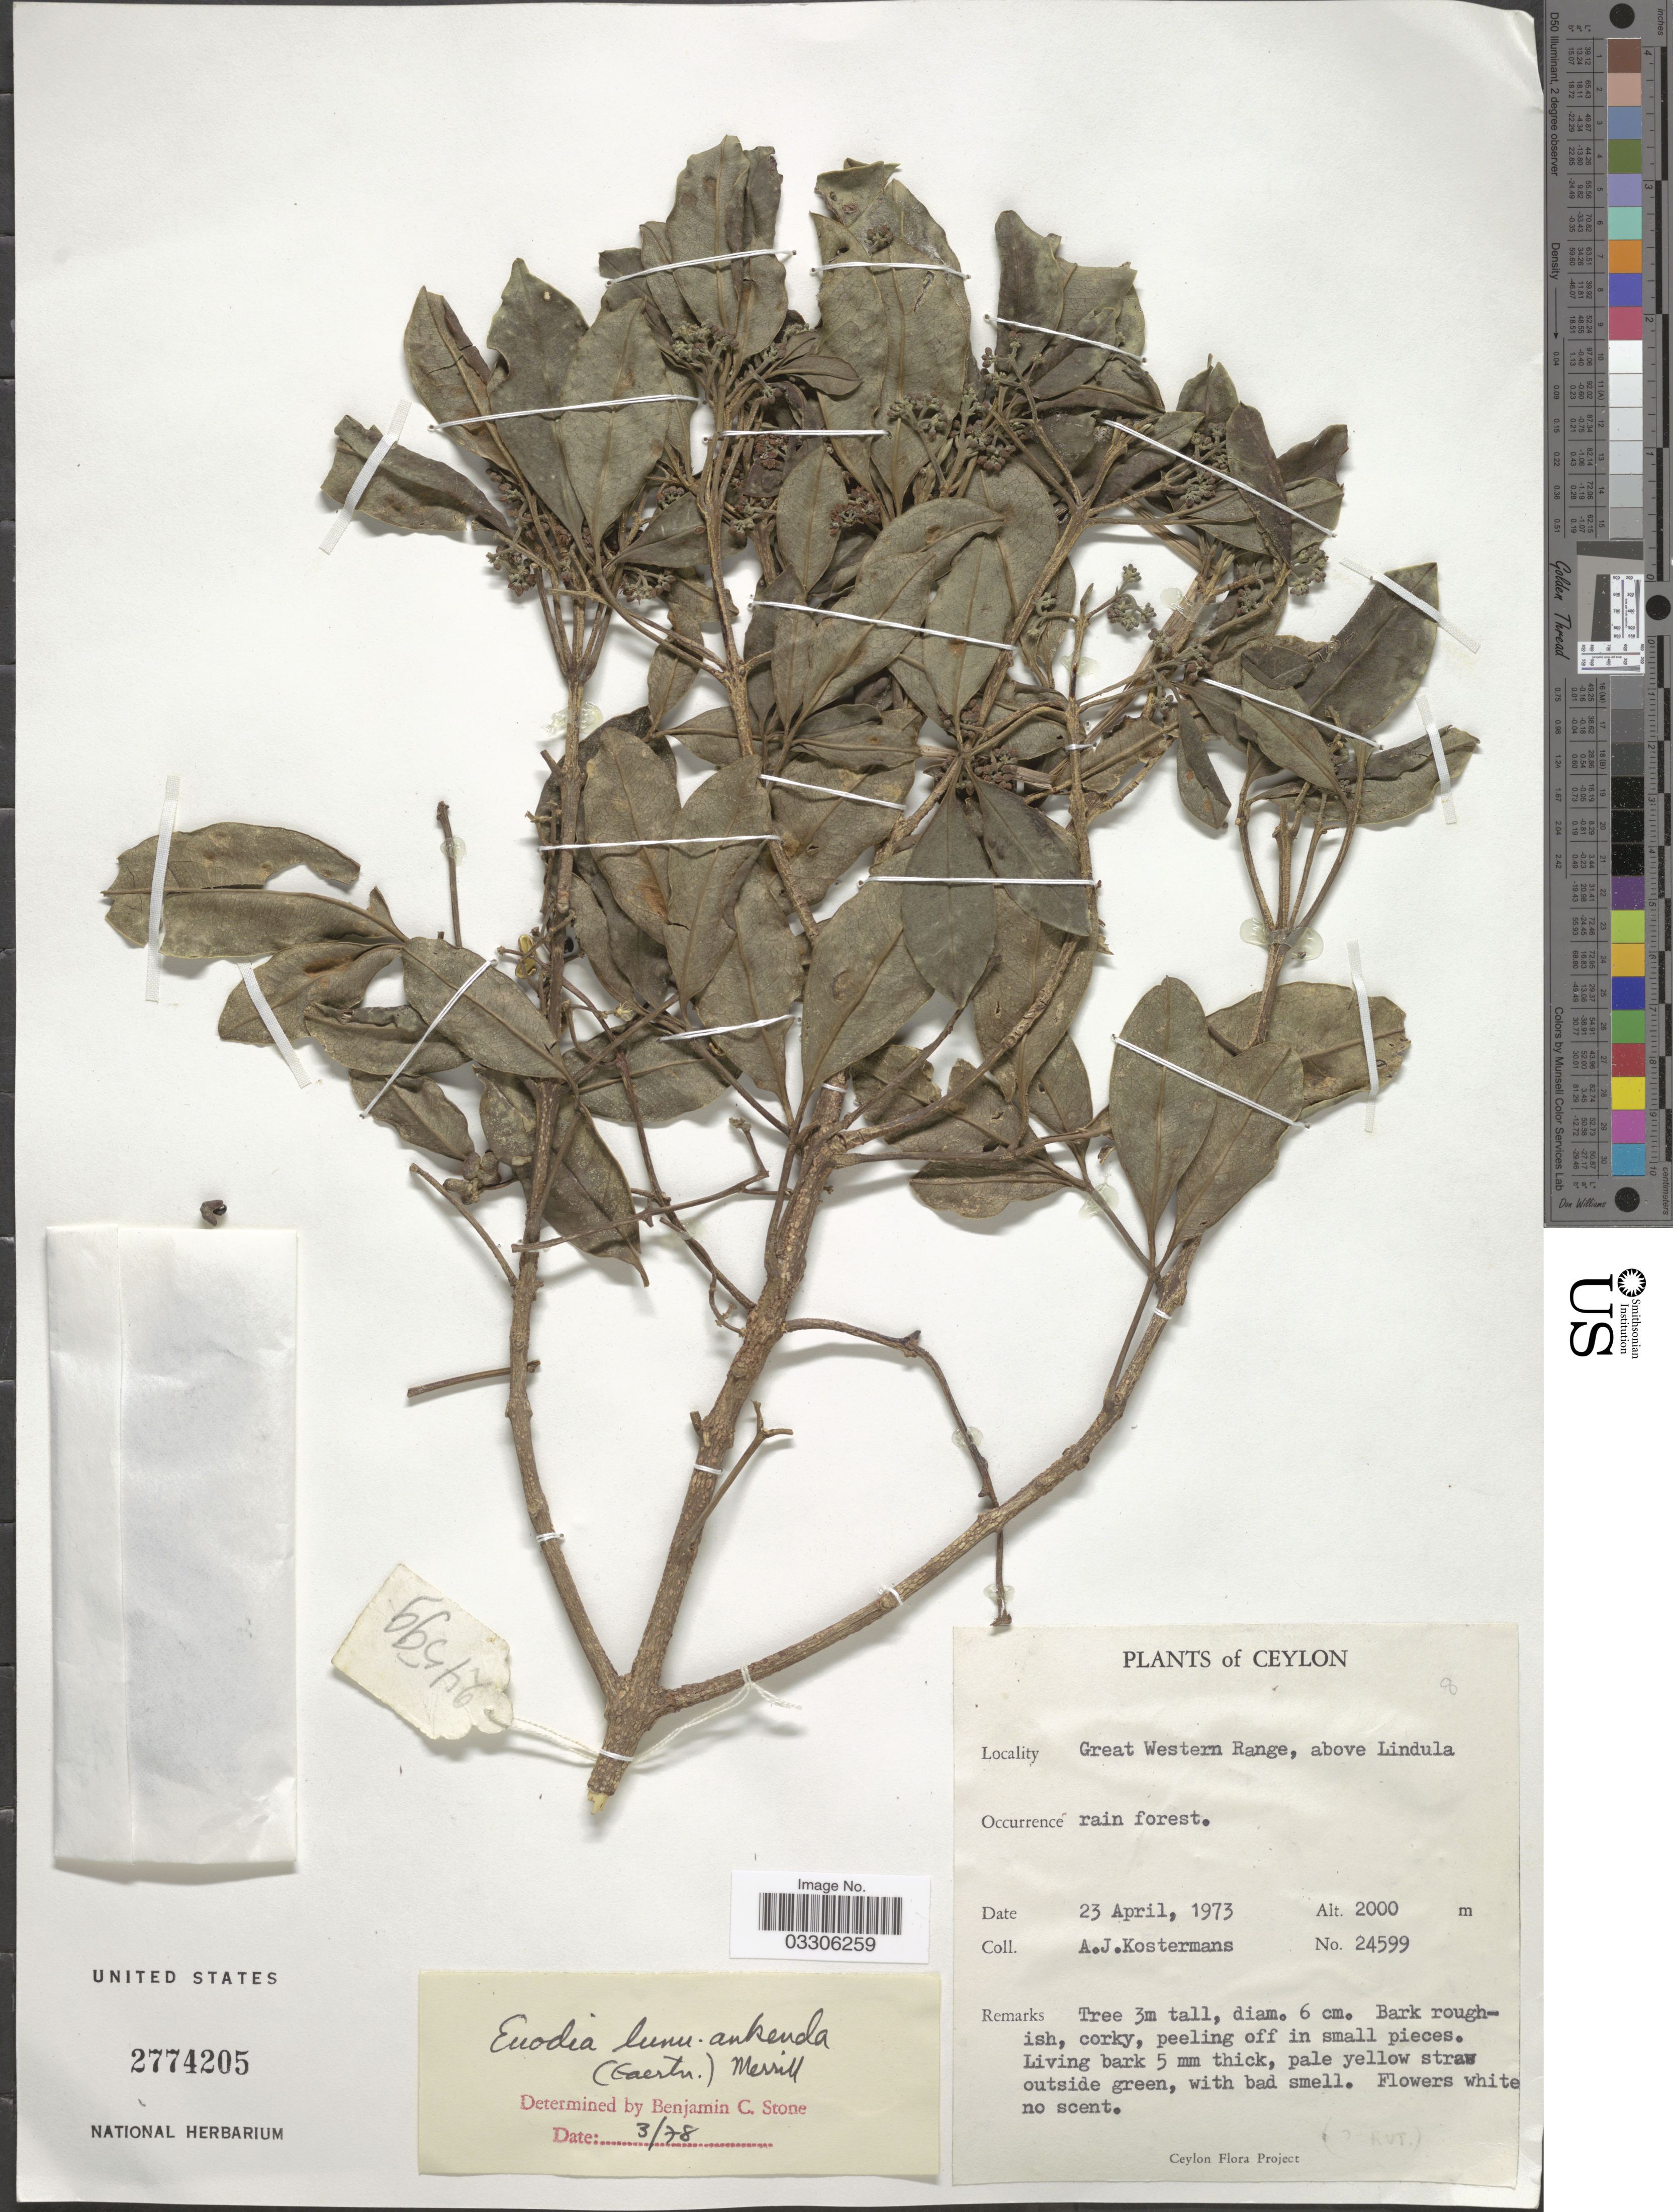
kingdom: Plantae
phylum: Tracheophyta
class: Magnoliopsida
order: Sapindales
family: Rutaceae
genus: Melicope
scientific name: Melicope lunu-ankenda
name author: (Gaertn.) T.G. Hartley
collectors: A. J. G. Kostermans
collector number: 24599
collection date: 1973-04-23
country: Sri Lanka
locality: Ceylon. Great Western Range, above Lindula.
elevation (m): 2000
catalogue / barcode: US 2774205